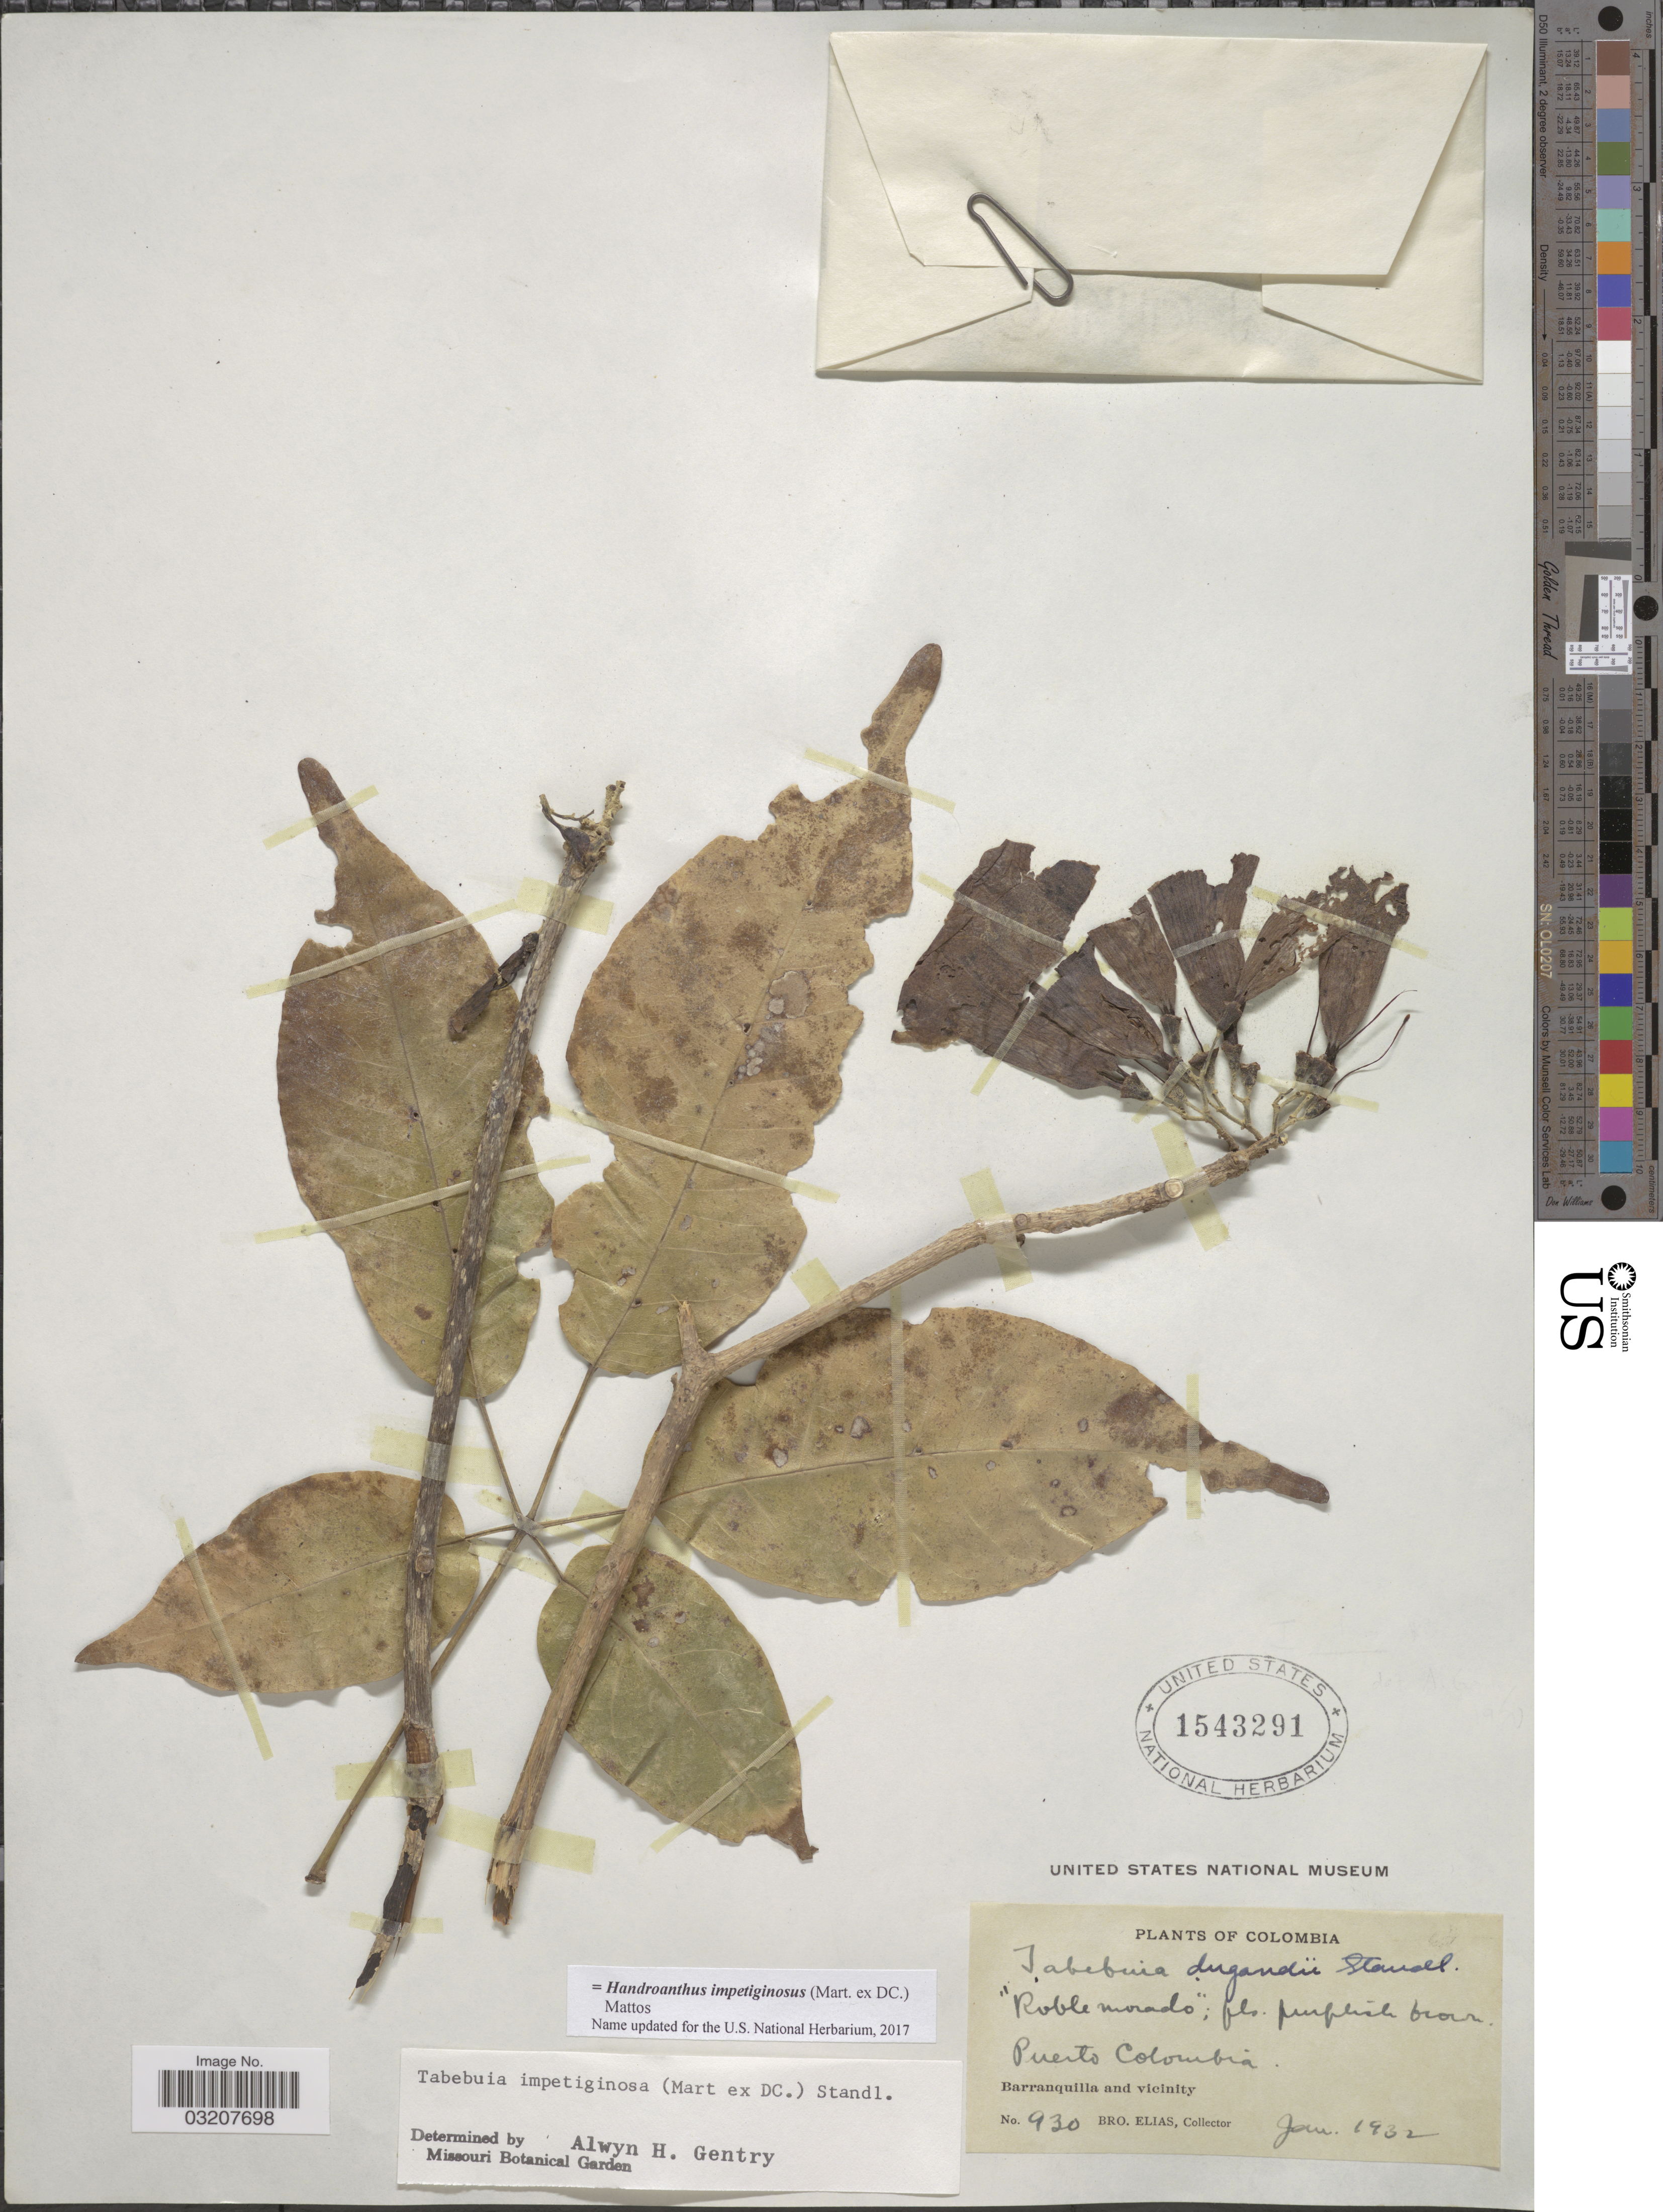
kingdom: Plantae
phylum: Tracheophyta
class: Magnoliopsida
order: Lamiales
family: Bignoniaceae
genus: Handroanthus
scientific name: Handroanthus impetiginosus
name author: (Mart. ex DC.) Mattos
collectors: Bro. Elias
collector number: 930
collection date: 1932-01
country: Colombia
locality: Puerto Colombia. Barranquilla and vicinity.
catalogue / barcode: US 1543291